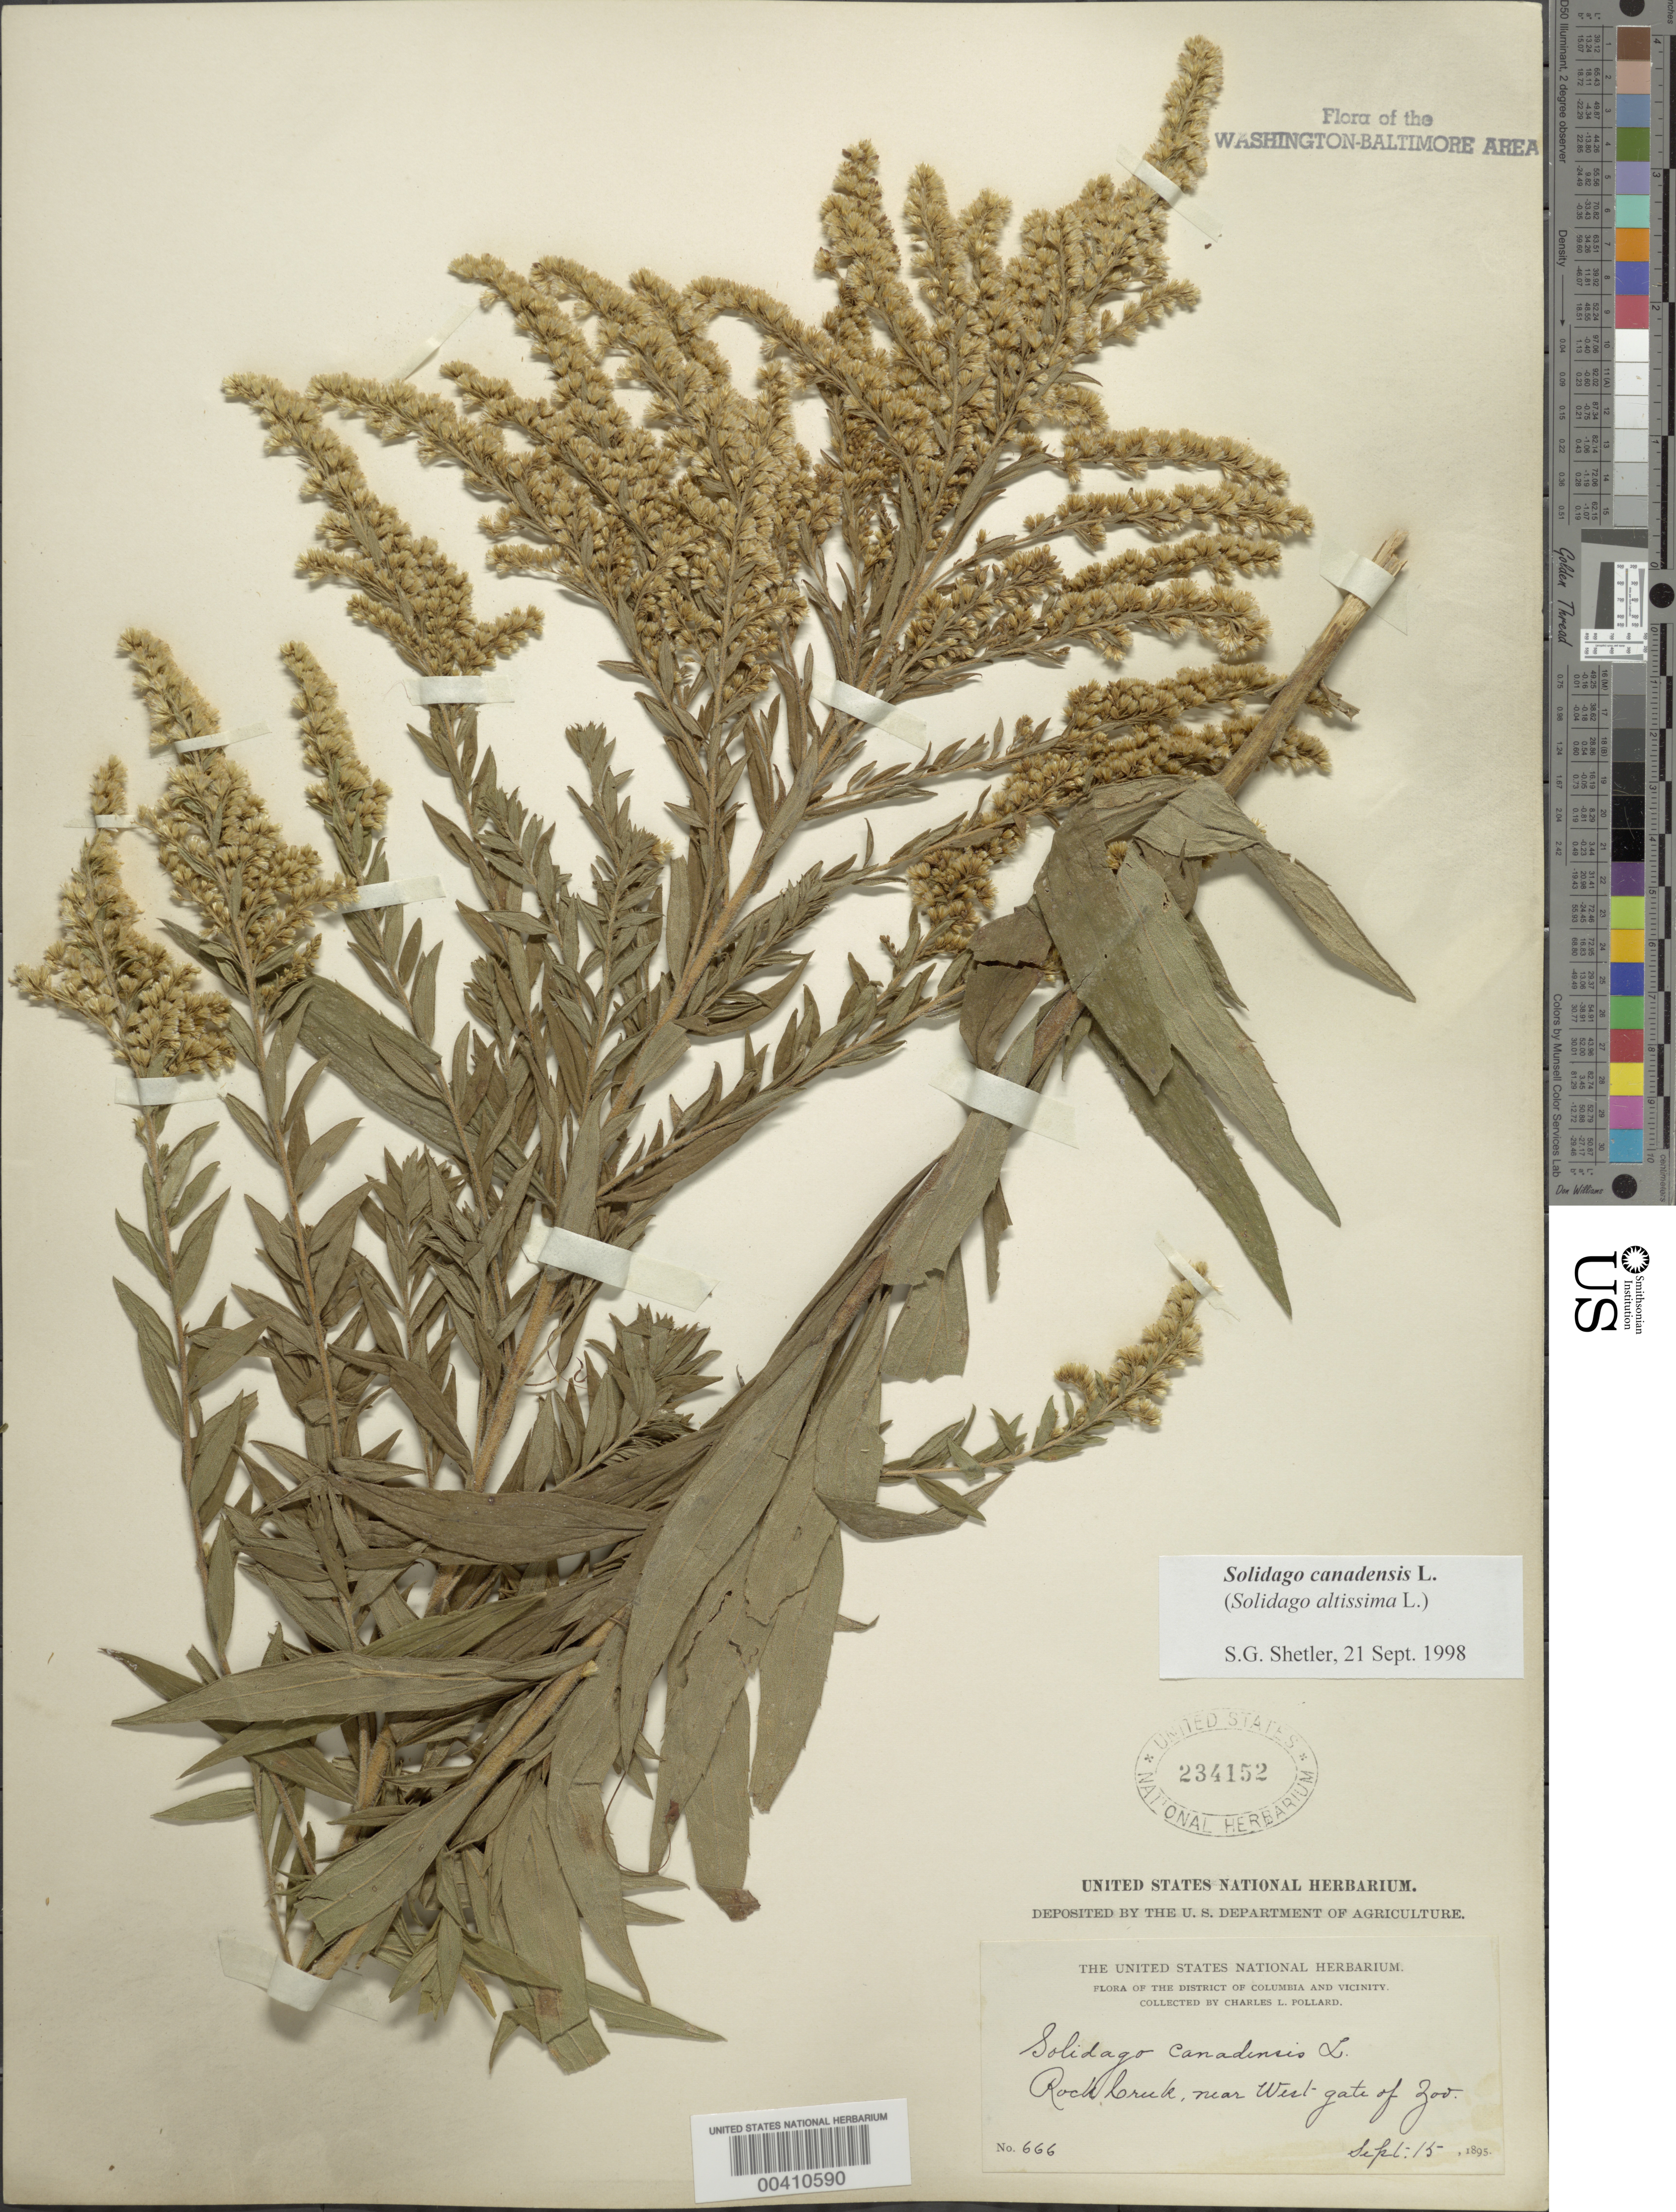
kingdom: Plantae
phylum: Tracheophyta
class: Magnoliopsida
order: Asterales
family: Asteraceae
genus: Solidago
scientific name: Solidago canadensis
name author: L.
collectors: C. L. Pollard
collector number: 666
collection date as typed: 15 Sep 1895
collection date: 1895-09-15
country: United States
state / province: District of Columbia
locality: Rock Creek near west gate of Zoo Rock Creek Park & vicinity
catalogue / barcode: US 234152